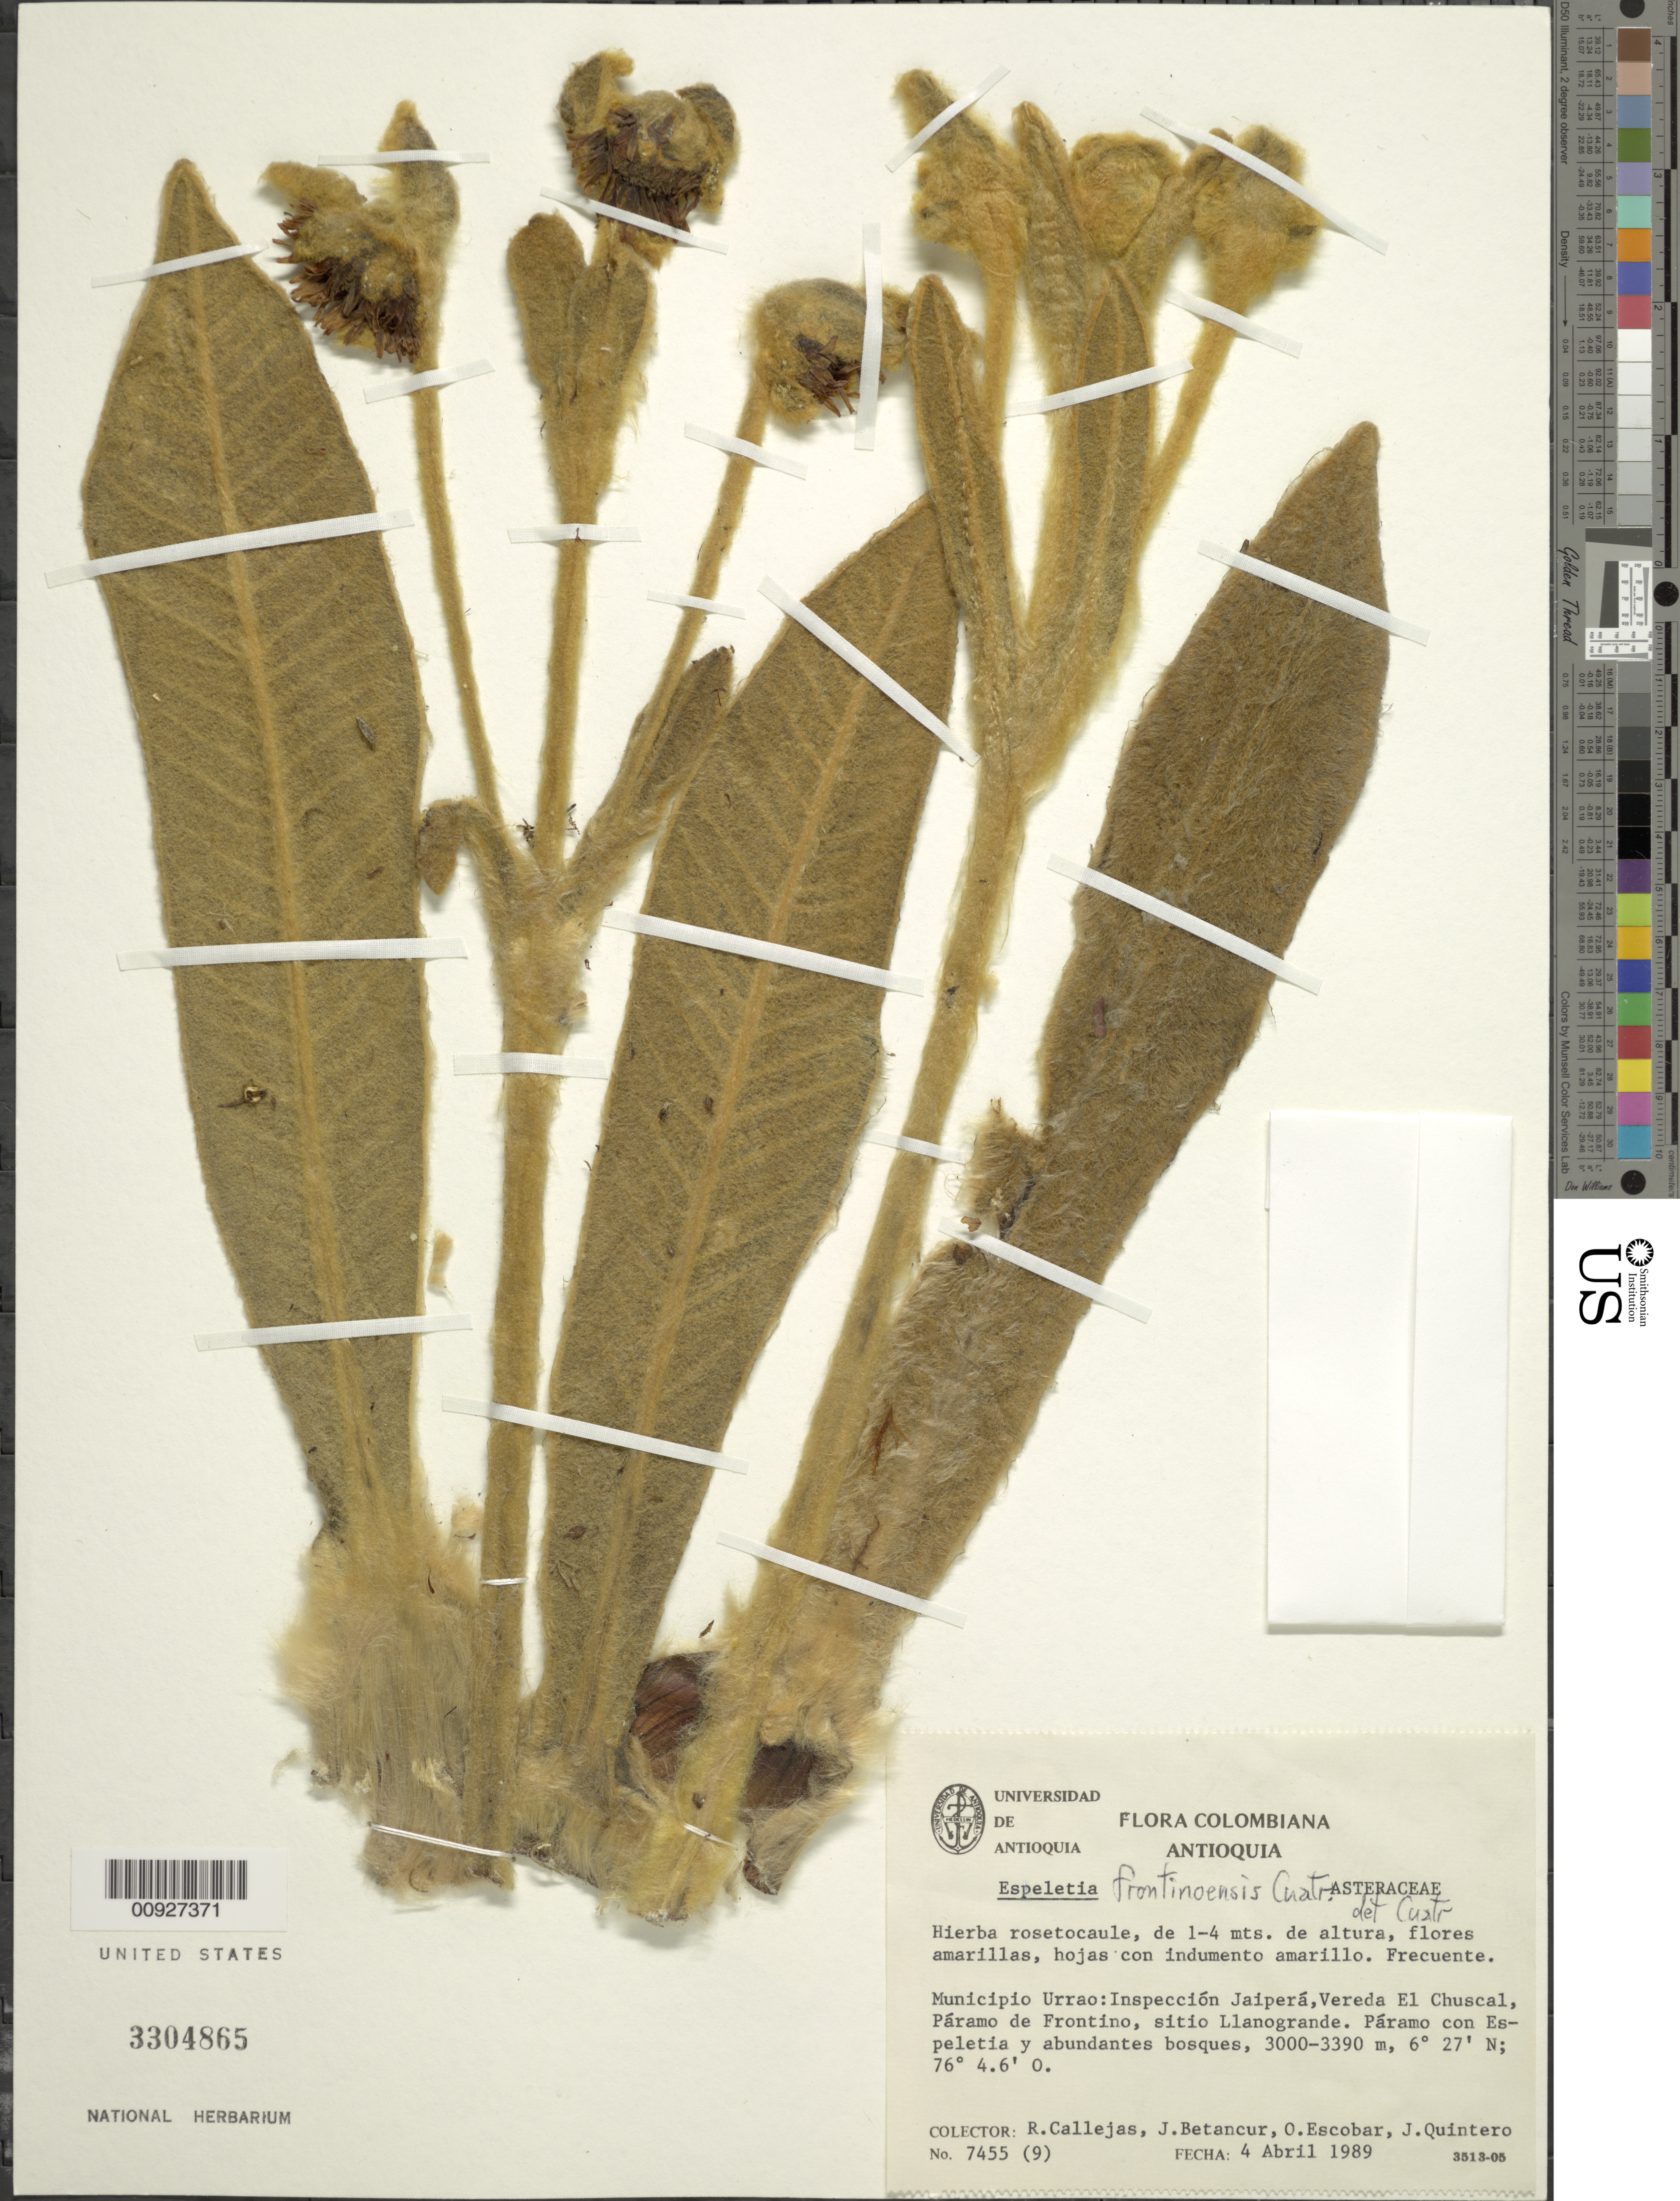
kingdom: Plantae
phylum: Tracheophyta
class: Magnoliopsida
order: Asterales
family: Asteraceae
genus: Espeletia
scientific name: Espeletia frontinoensis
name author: Cuatrec.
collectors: R. Callejas, J. C. Betancur, O. D. Escobar & J. Quintero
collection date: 1989-04-04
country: Colombia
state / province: Antioquia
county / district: Urrao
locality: Páramo de Frontino. Inspección Jaiperá, Vereda El Chuscal, Páramo de Frontino, sitio Llanogrande.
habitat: Páramo con Espeletia y abundantes bosques. Frecuente.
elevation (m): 3000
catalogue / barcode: US 3304865